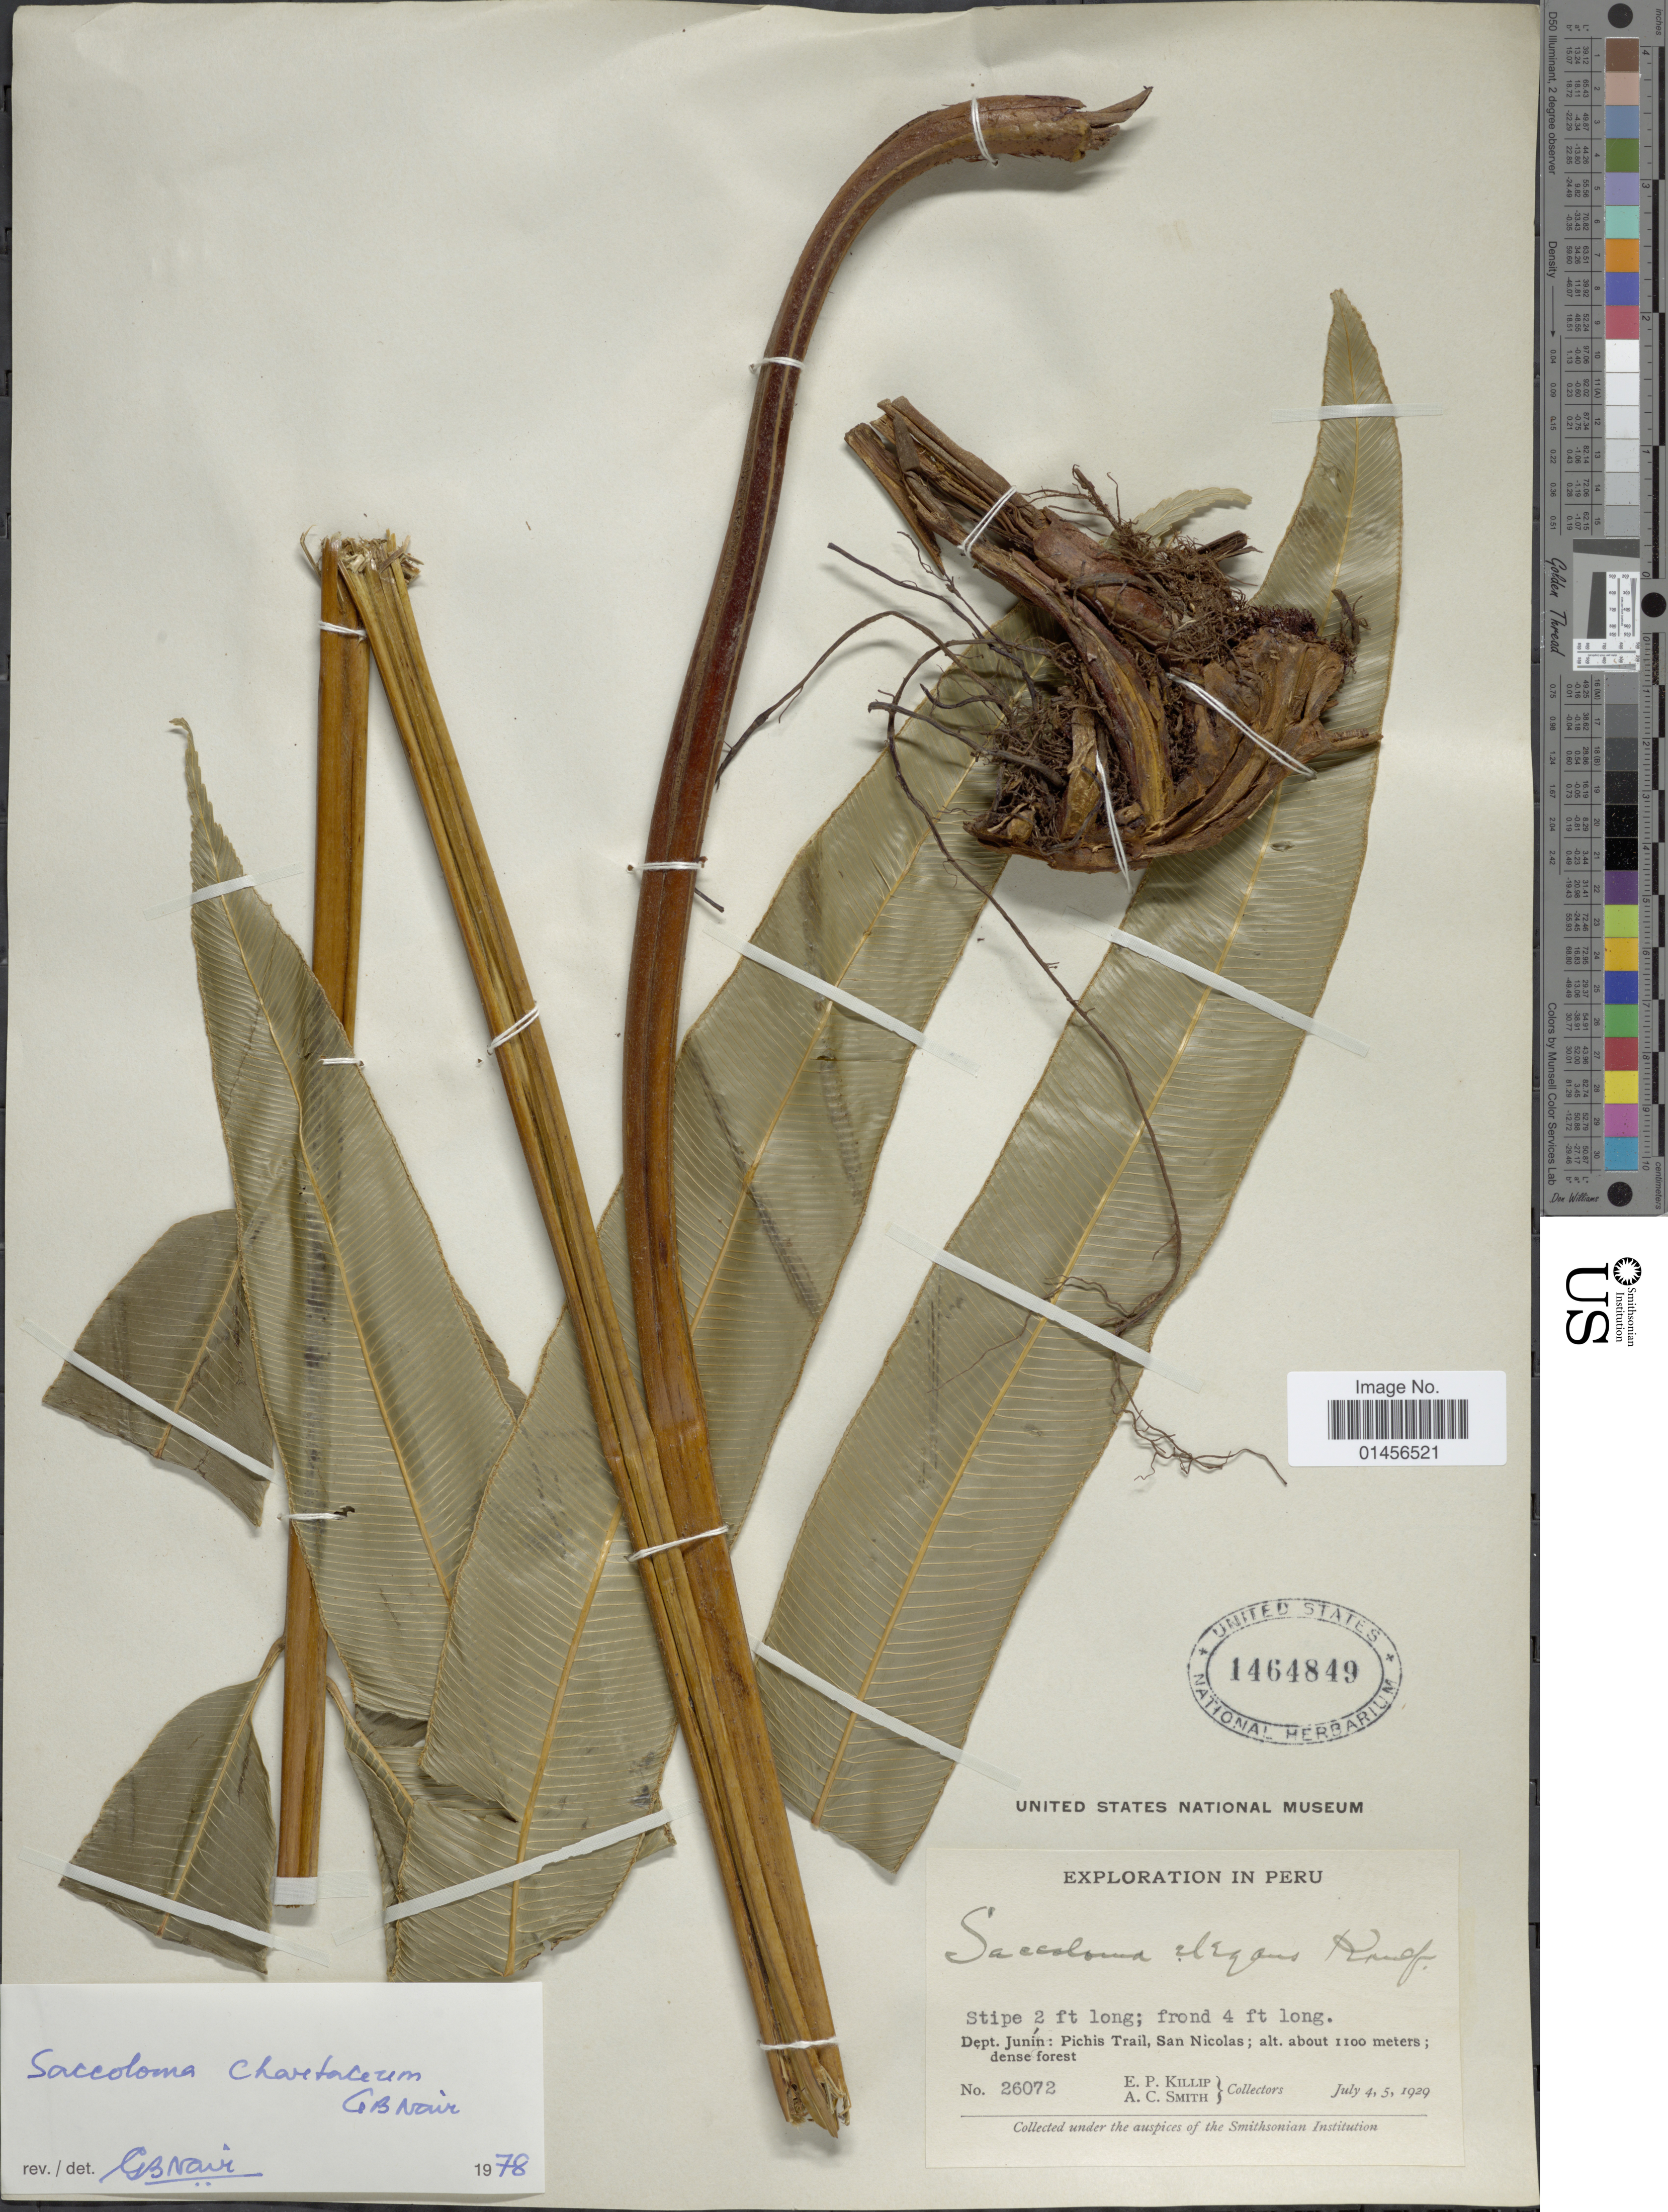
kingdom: Plantae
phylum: Tracheophyta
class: Polypodiopsida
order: Polypodiales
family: Saccolomataceae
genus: Saccoloma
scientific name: Saccoloma elegans subsp. chartaceum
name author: Cremers & K.U. Kramer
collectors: E. P. Killip & A. C. Smith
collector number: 26072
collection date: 1929-07-04/1929-07-05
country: Peru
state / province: Junín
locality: Pichis Trail, San Nicolas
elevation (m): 1100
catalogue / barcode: US 1464849